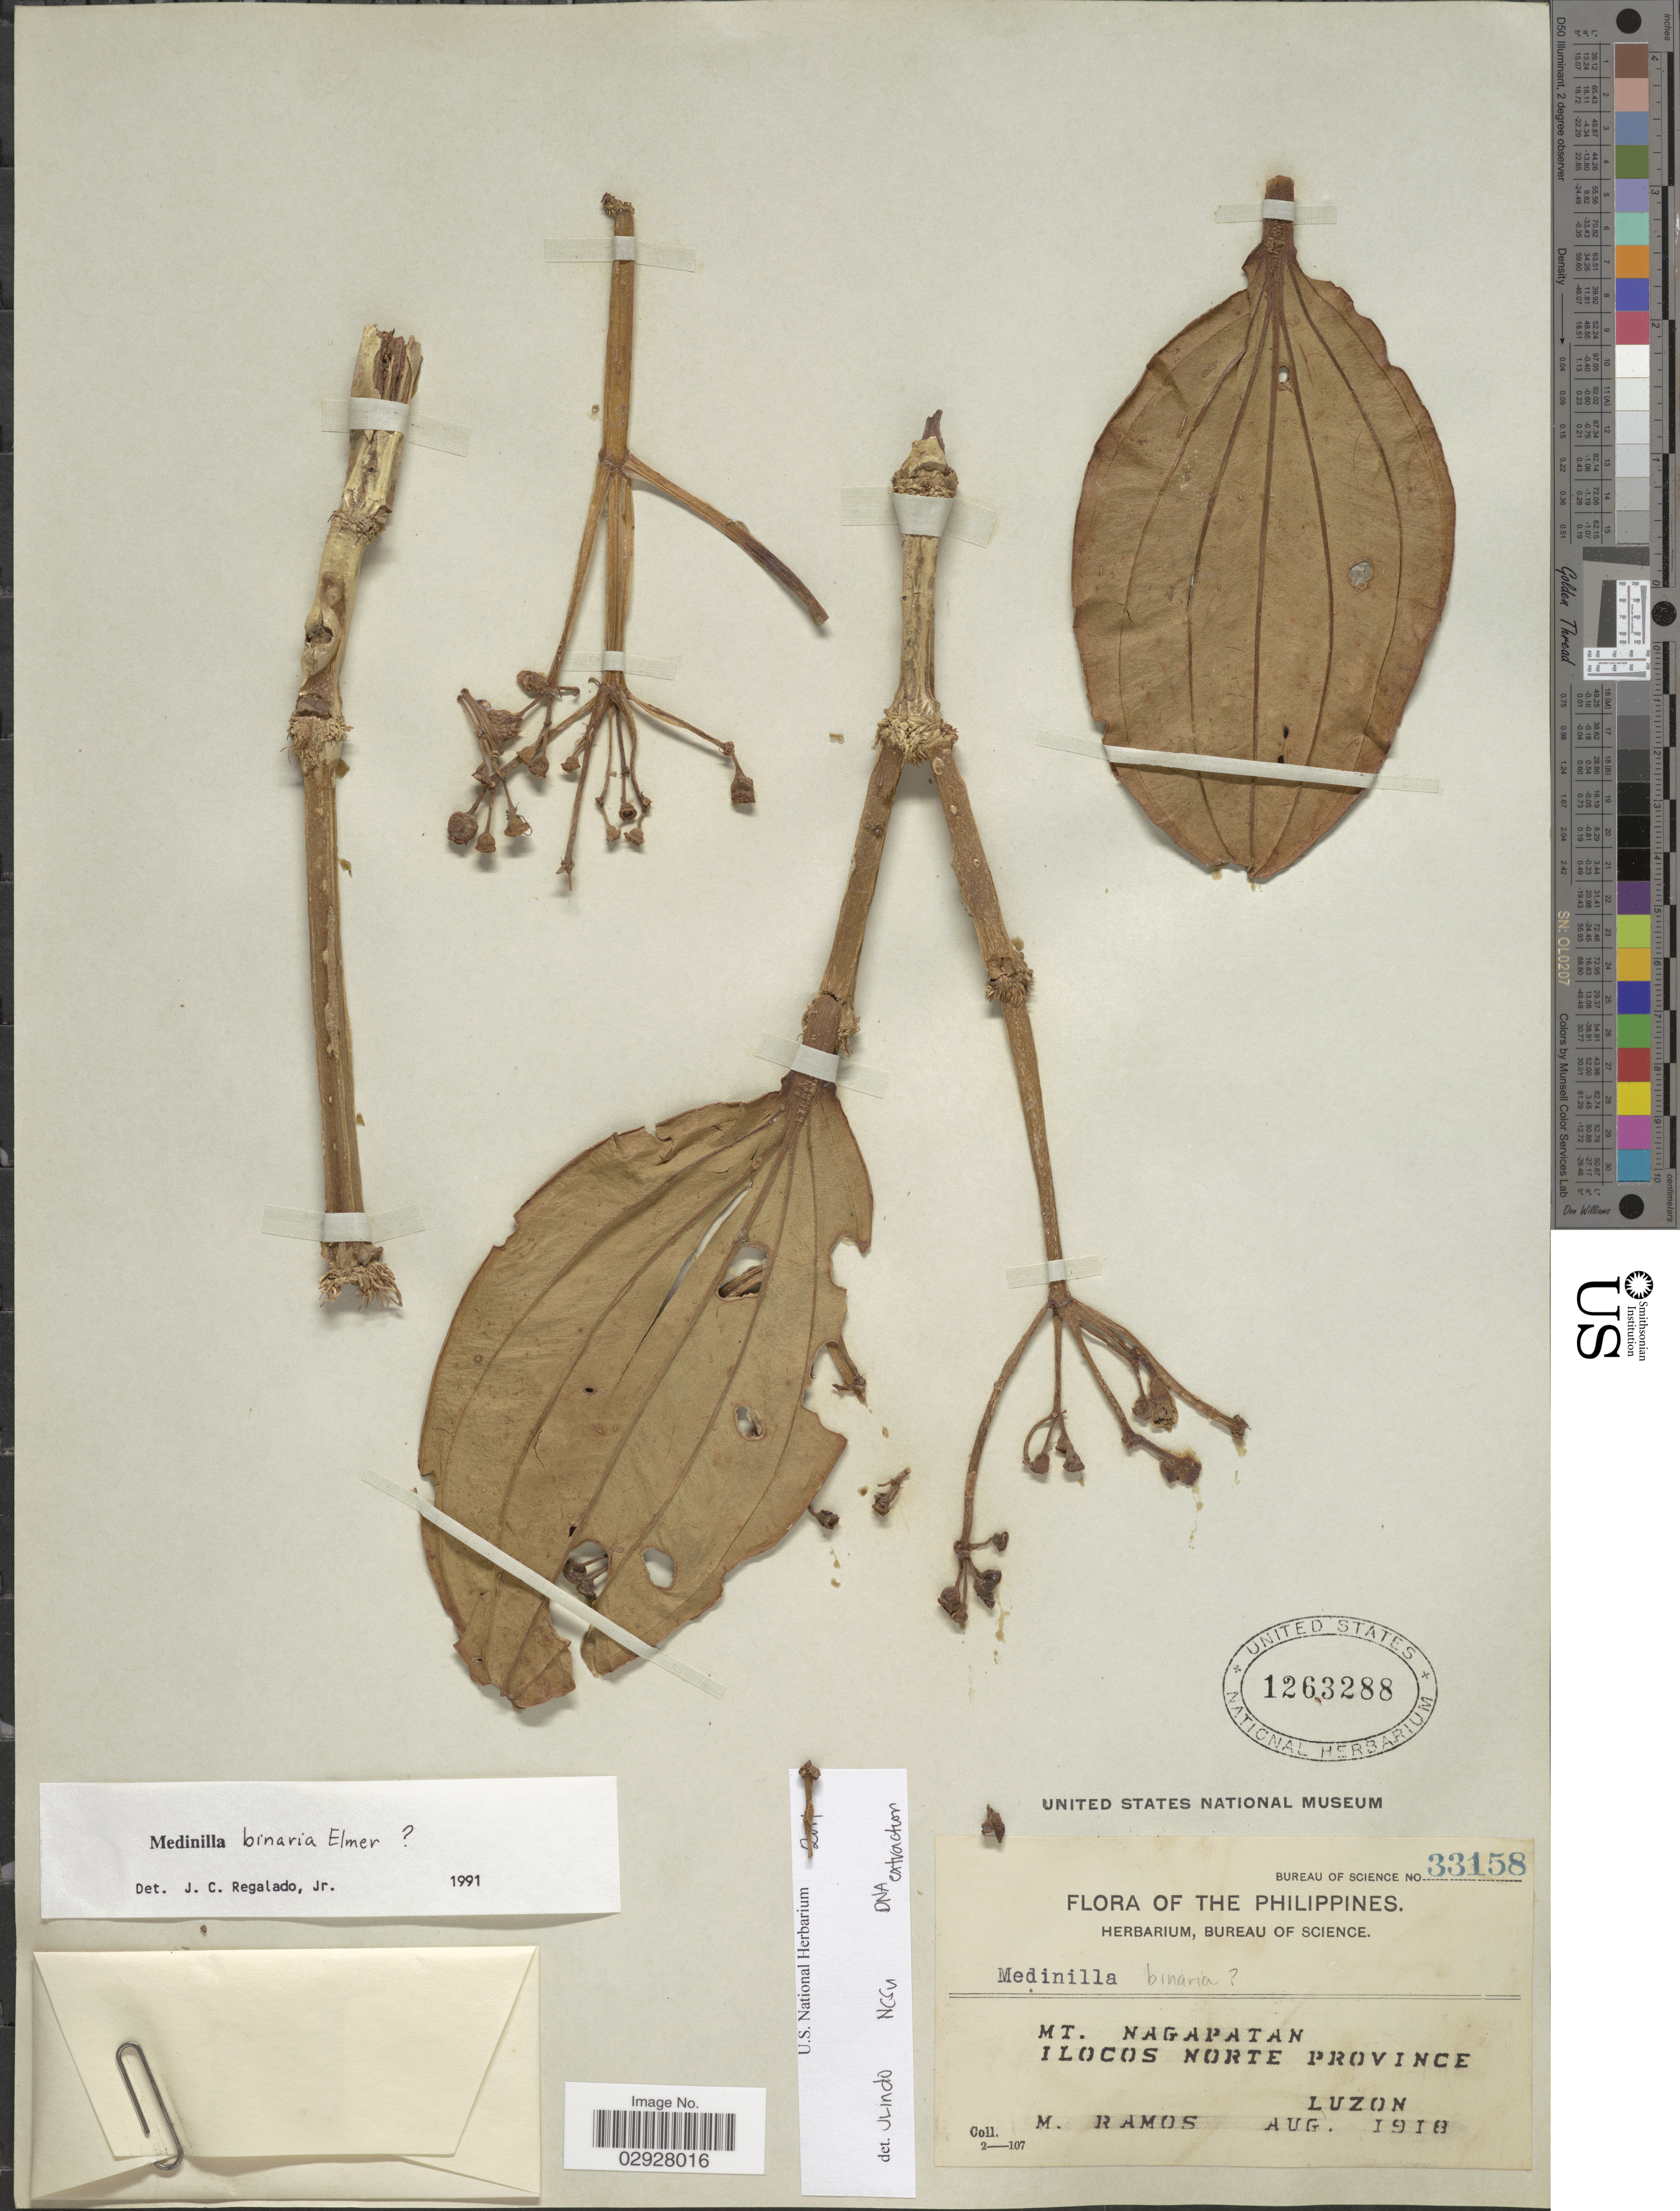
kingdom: Plantae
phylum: Tracheophyta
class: Magnoliopsida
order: Myrtales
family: Melastomataceae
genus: Medinilla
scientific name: Medinilla binaria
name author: Elmer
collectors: M. Ramos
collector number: Bureau of Science 33158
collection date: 1918-08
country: Philippines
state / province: Ilocos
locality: Mt. Nagapatan, Ilocos Norte Province, Luzom.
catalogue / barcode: US 1263288